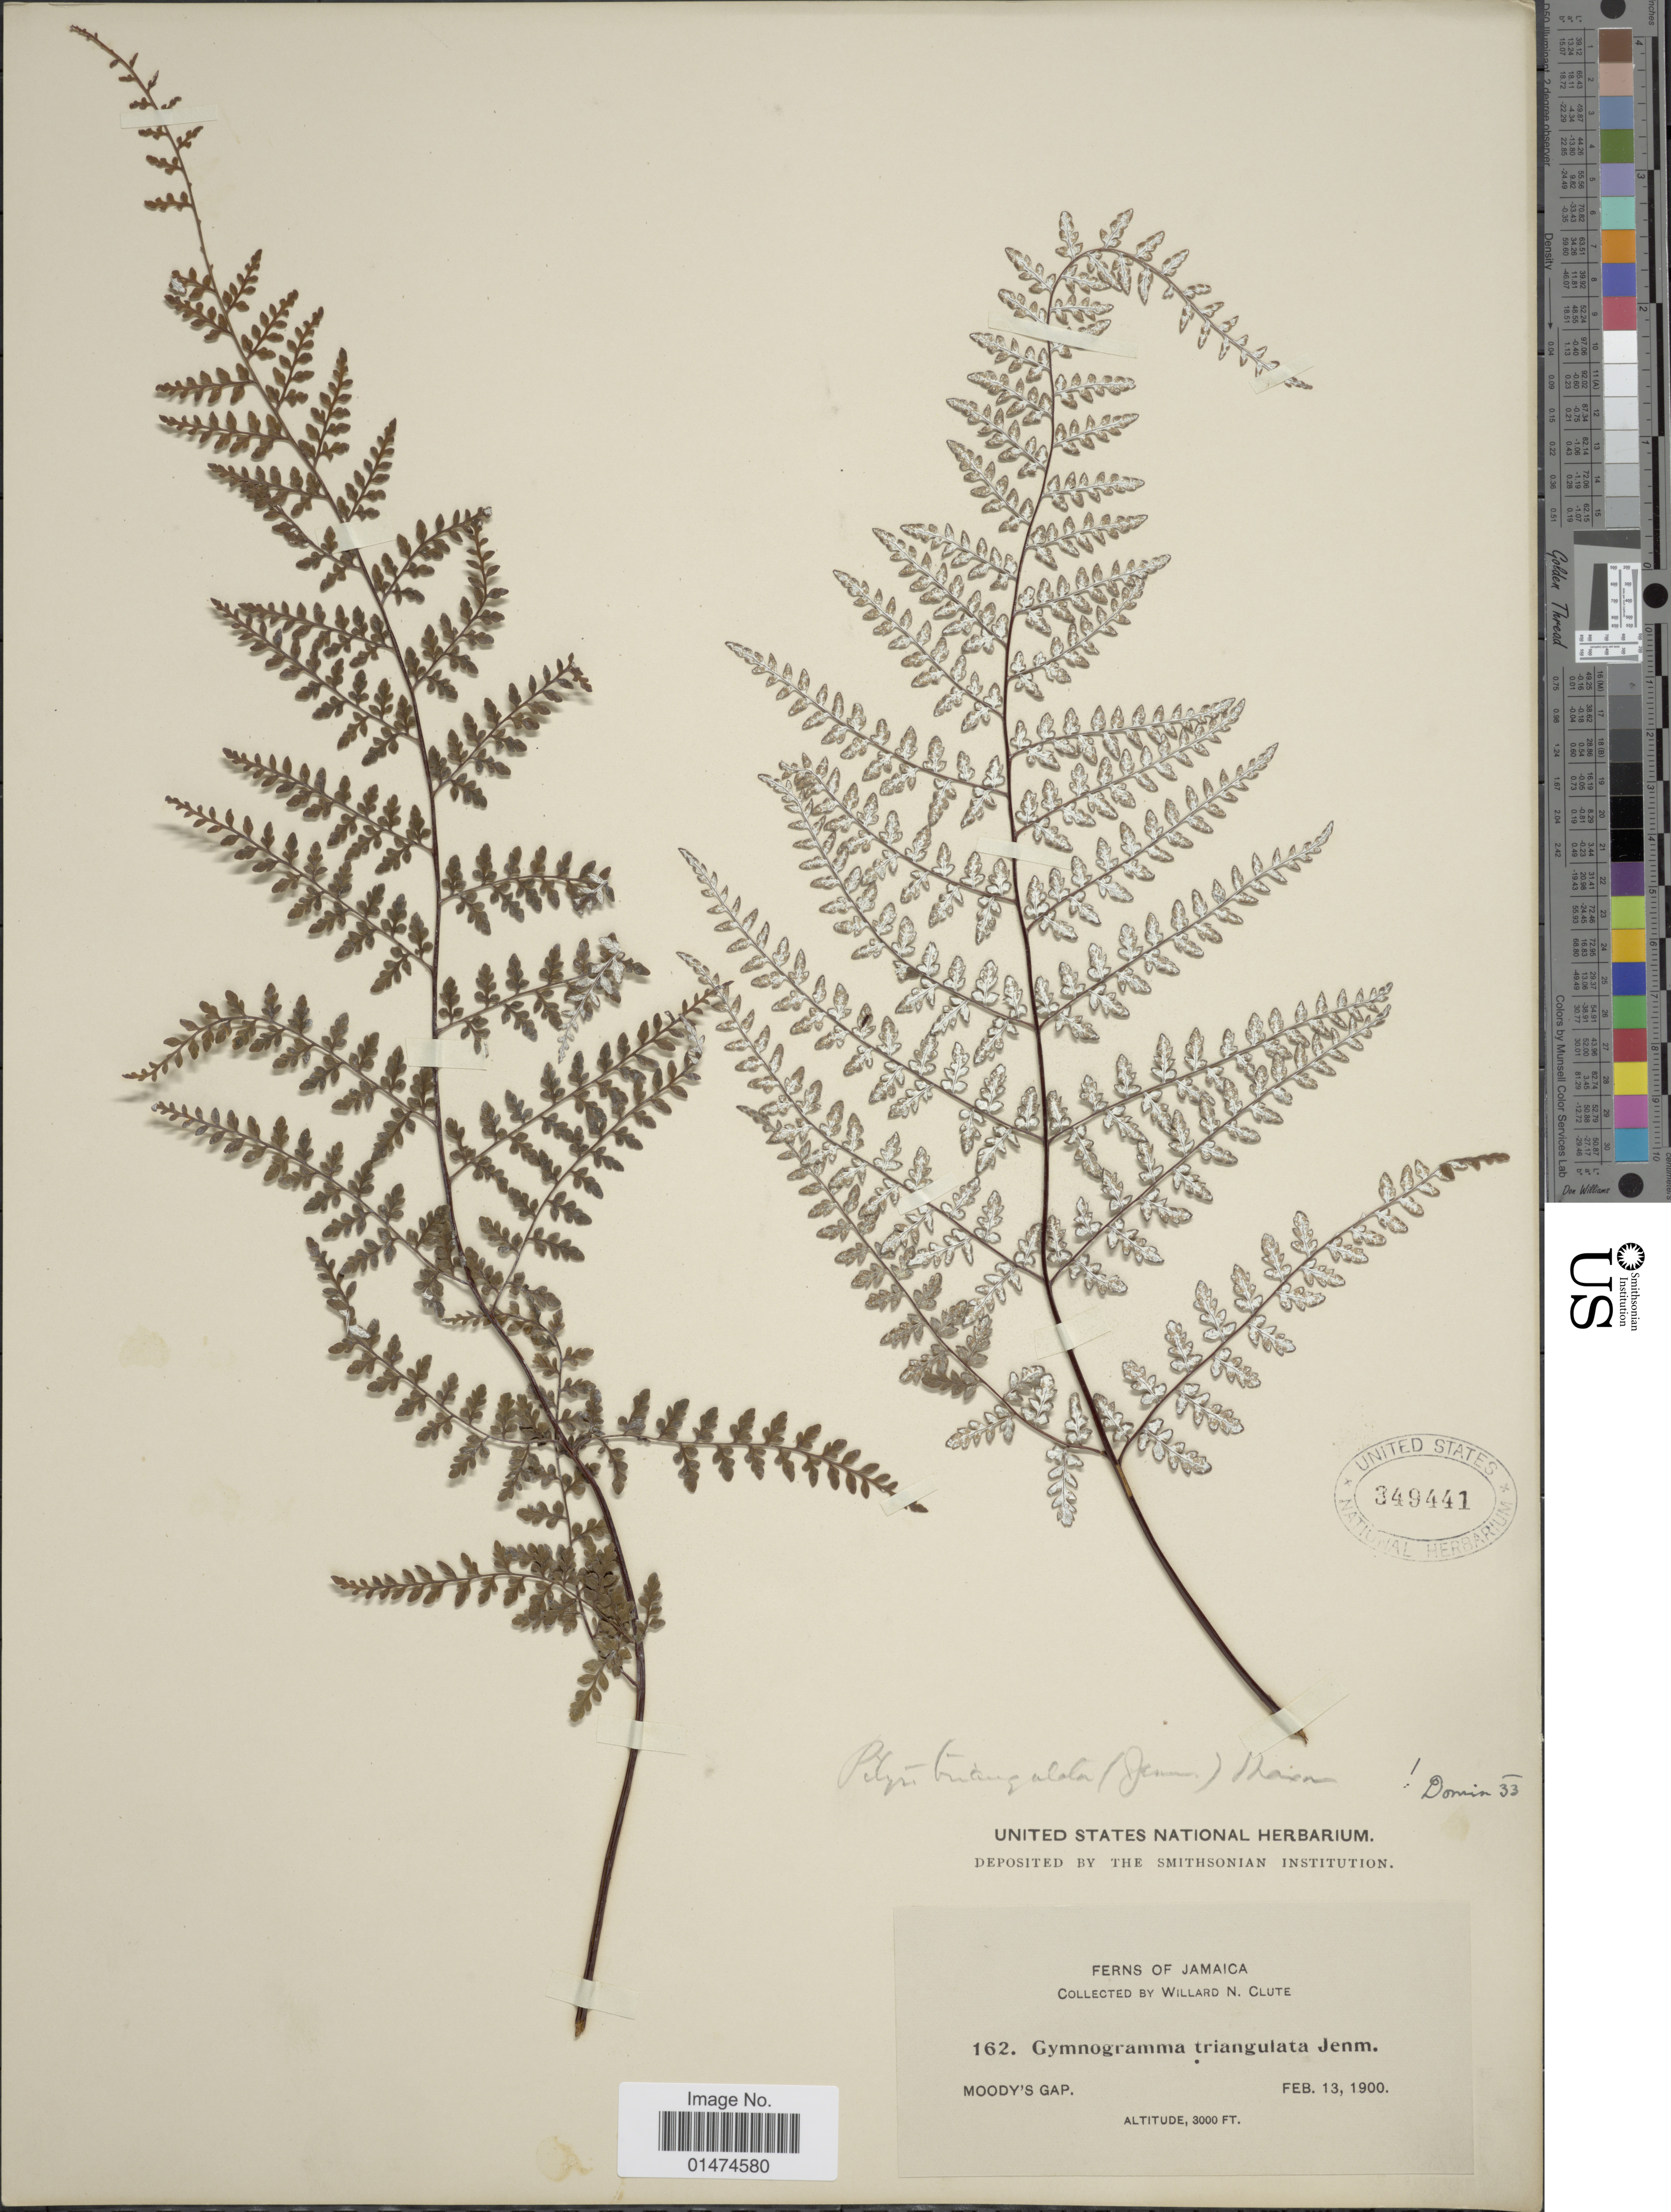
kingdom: Plantae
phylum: Tracheophyta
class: Polypodiopsida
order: Polypodiales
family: Pteridaceae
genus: Pityrogramma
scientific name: Pityrogramma triangulata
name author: (Jenman) Maxon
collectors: W. N. Clute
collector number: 162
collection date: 1900-02-13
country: Jamaica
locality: Jamaica, Moody's Gap.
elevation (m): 914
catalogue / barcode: US 349441